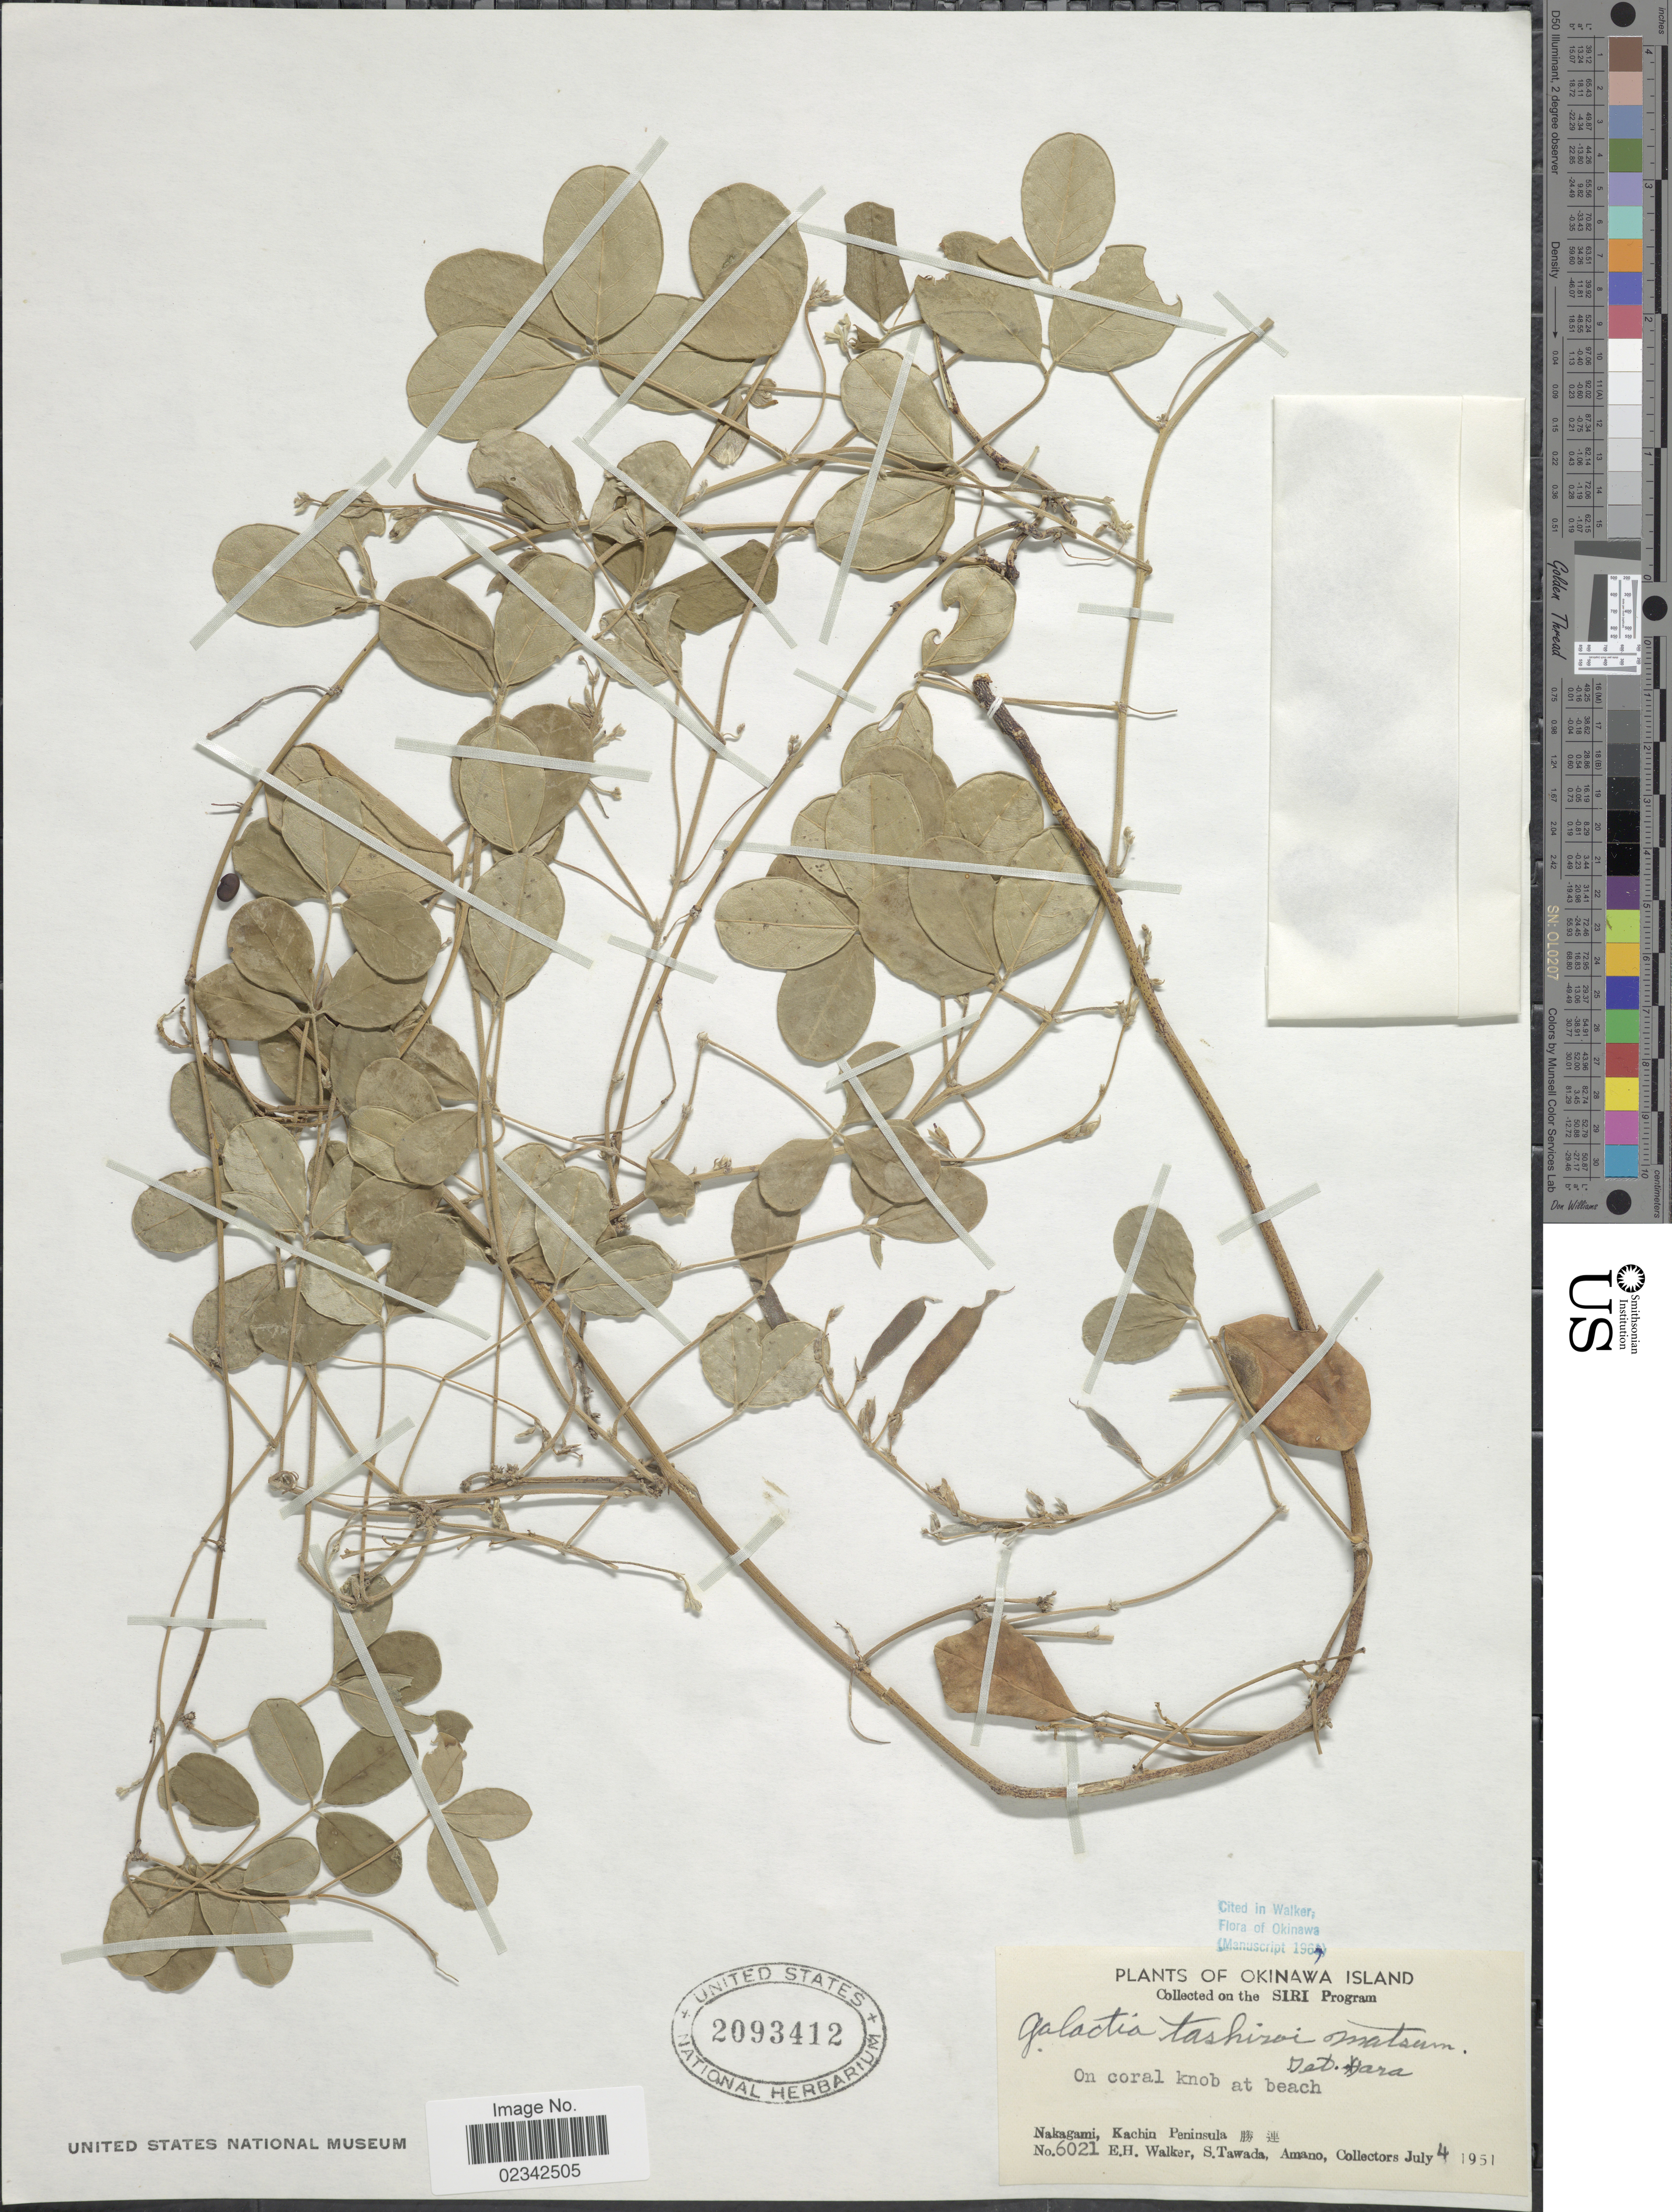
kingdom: Plantae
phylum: Tracheophyta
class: Magnoliopsida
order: Fabales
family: Fabaceae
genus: Galactia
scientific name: Galactia tashiroi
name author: Maxim.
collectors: E. H. Walker, S. Tawada & T. Amano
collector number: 6021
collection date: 1951-07-04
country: Japan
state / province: Okinawa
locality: Okinawa Island, on coral knob at beach, Nakagami, Kachin Peninsula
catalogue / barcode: US 2093412